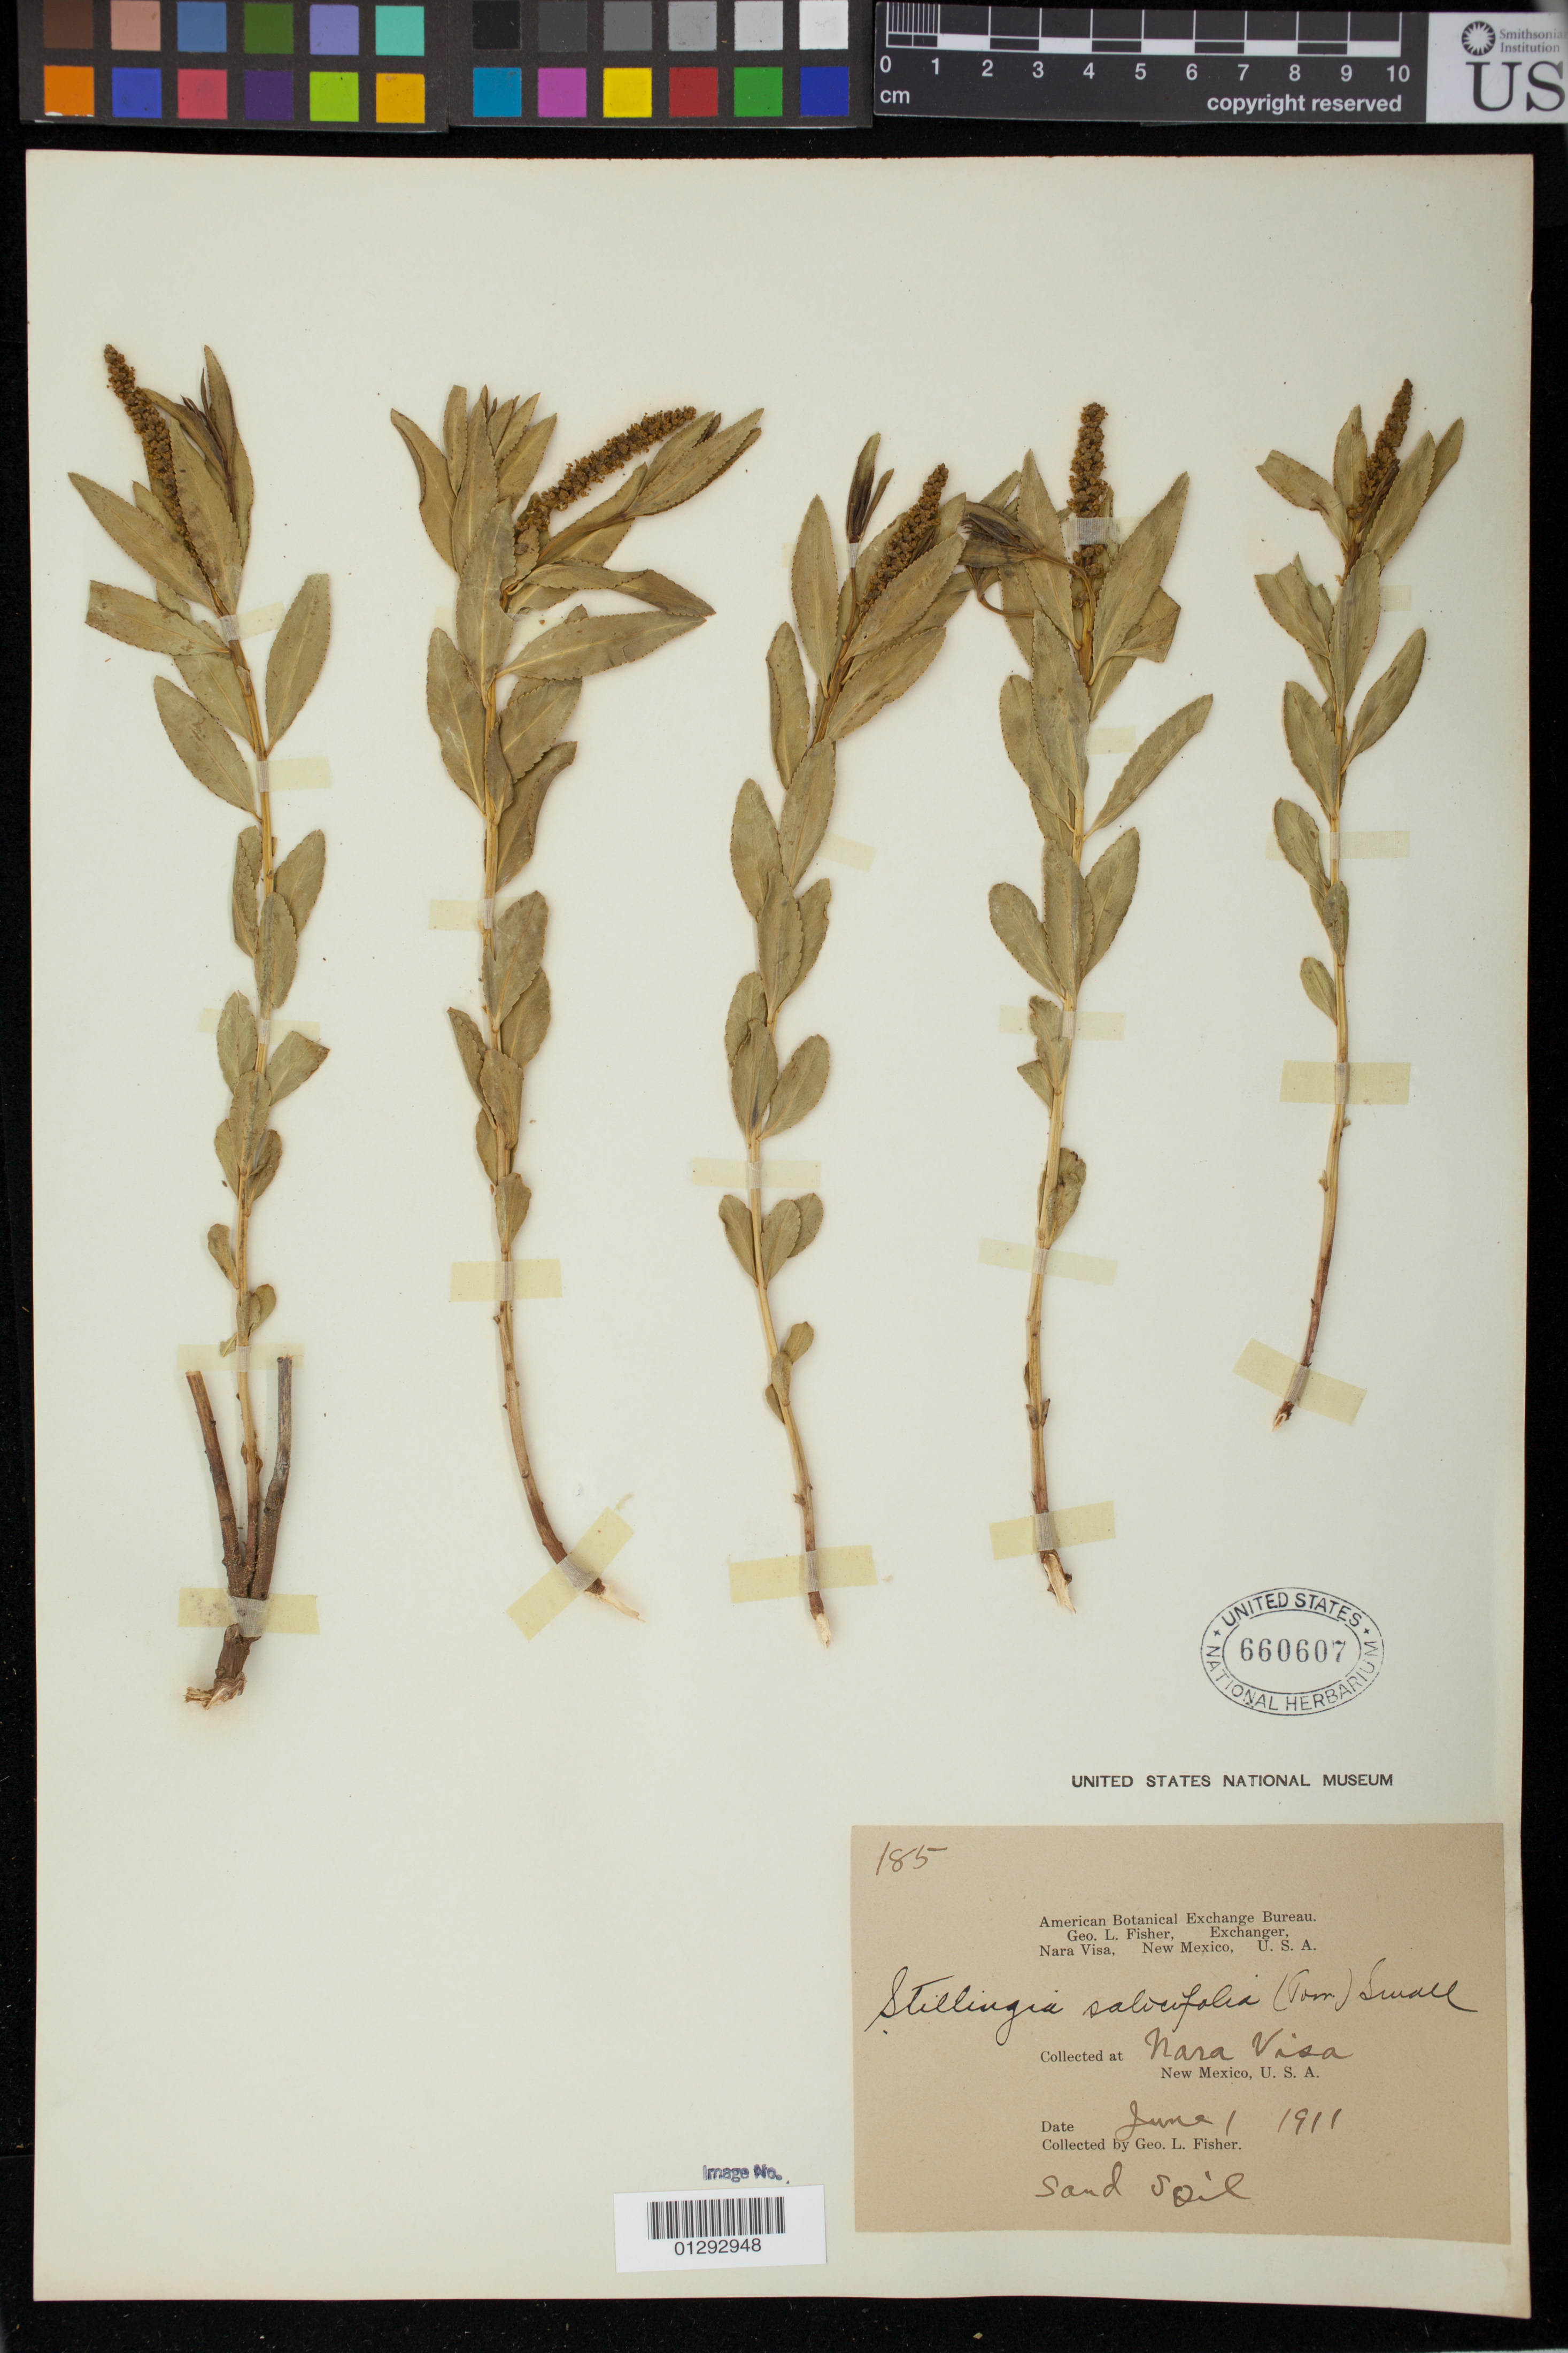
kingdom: Plantae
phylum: Tracheophyta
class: Magnoliopsida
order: Malpighiales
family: Euphorbiaceae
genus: Stillingia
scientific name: Stillingia sylvatica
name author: L.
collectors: L. Fisher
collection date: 1911-06-01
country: United States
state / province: New Mexico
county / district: Quay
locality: Nara Visa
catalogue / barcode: US 660607